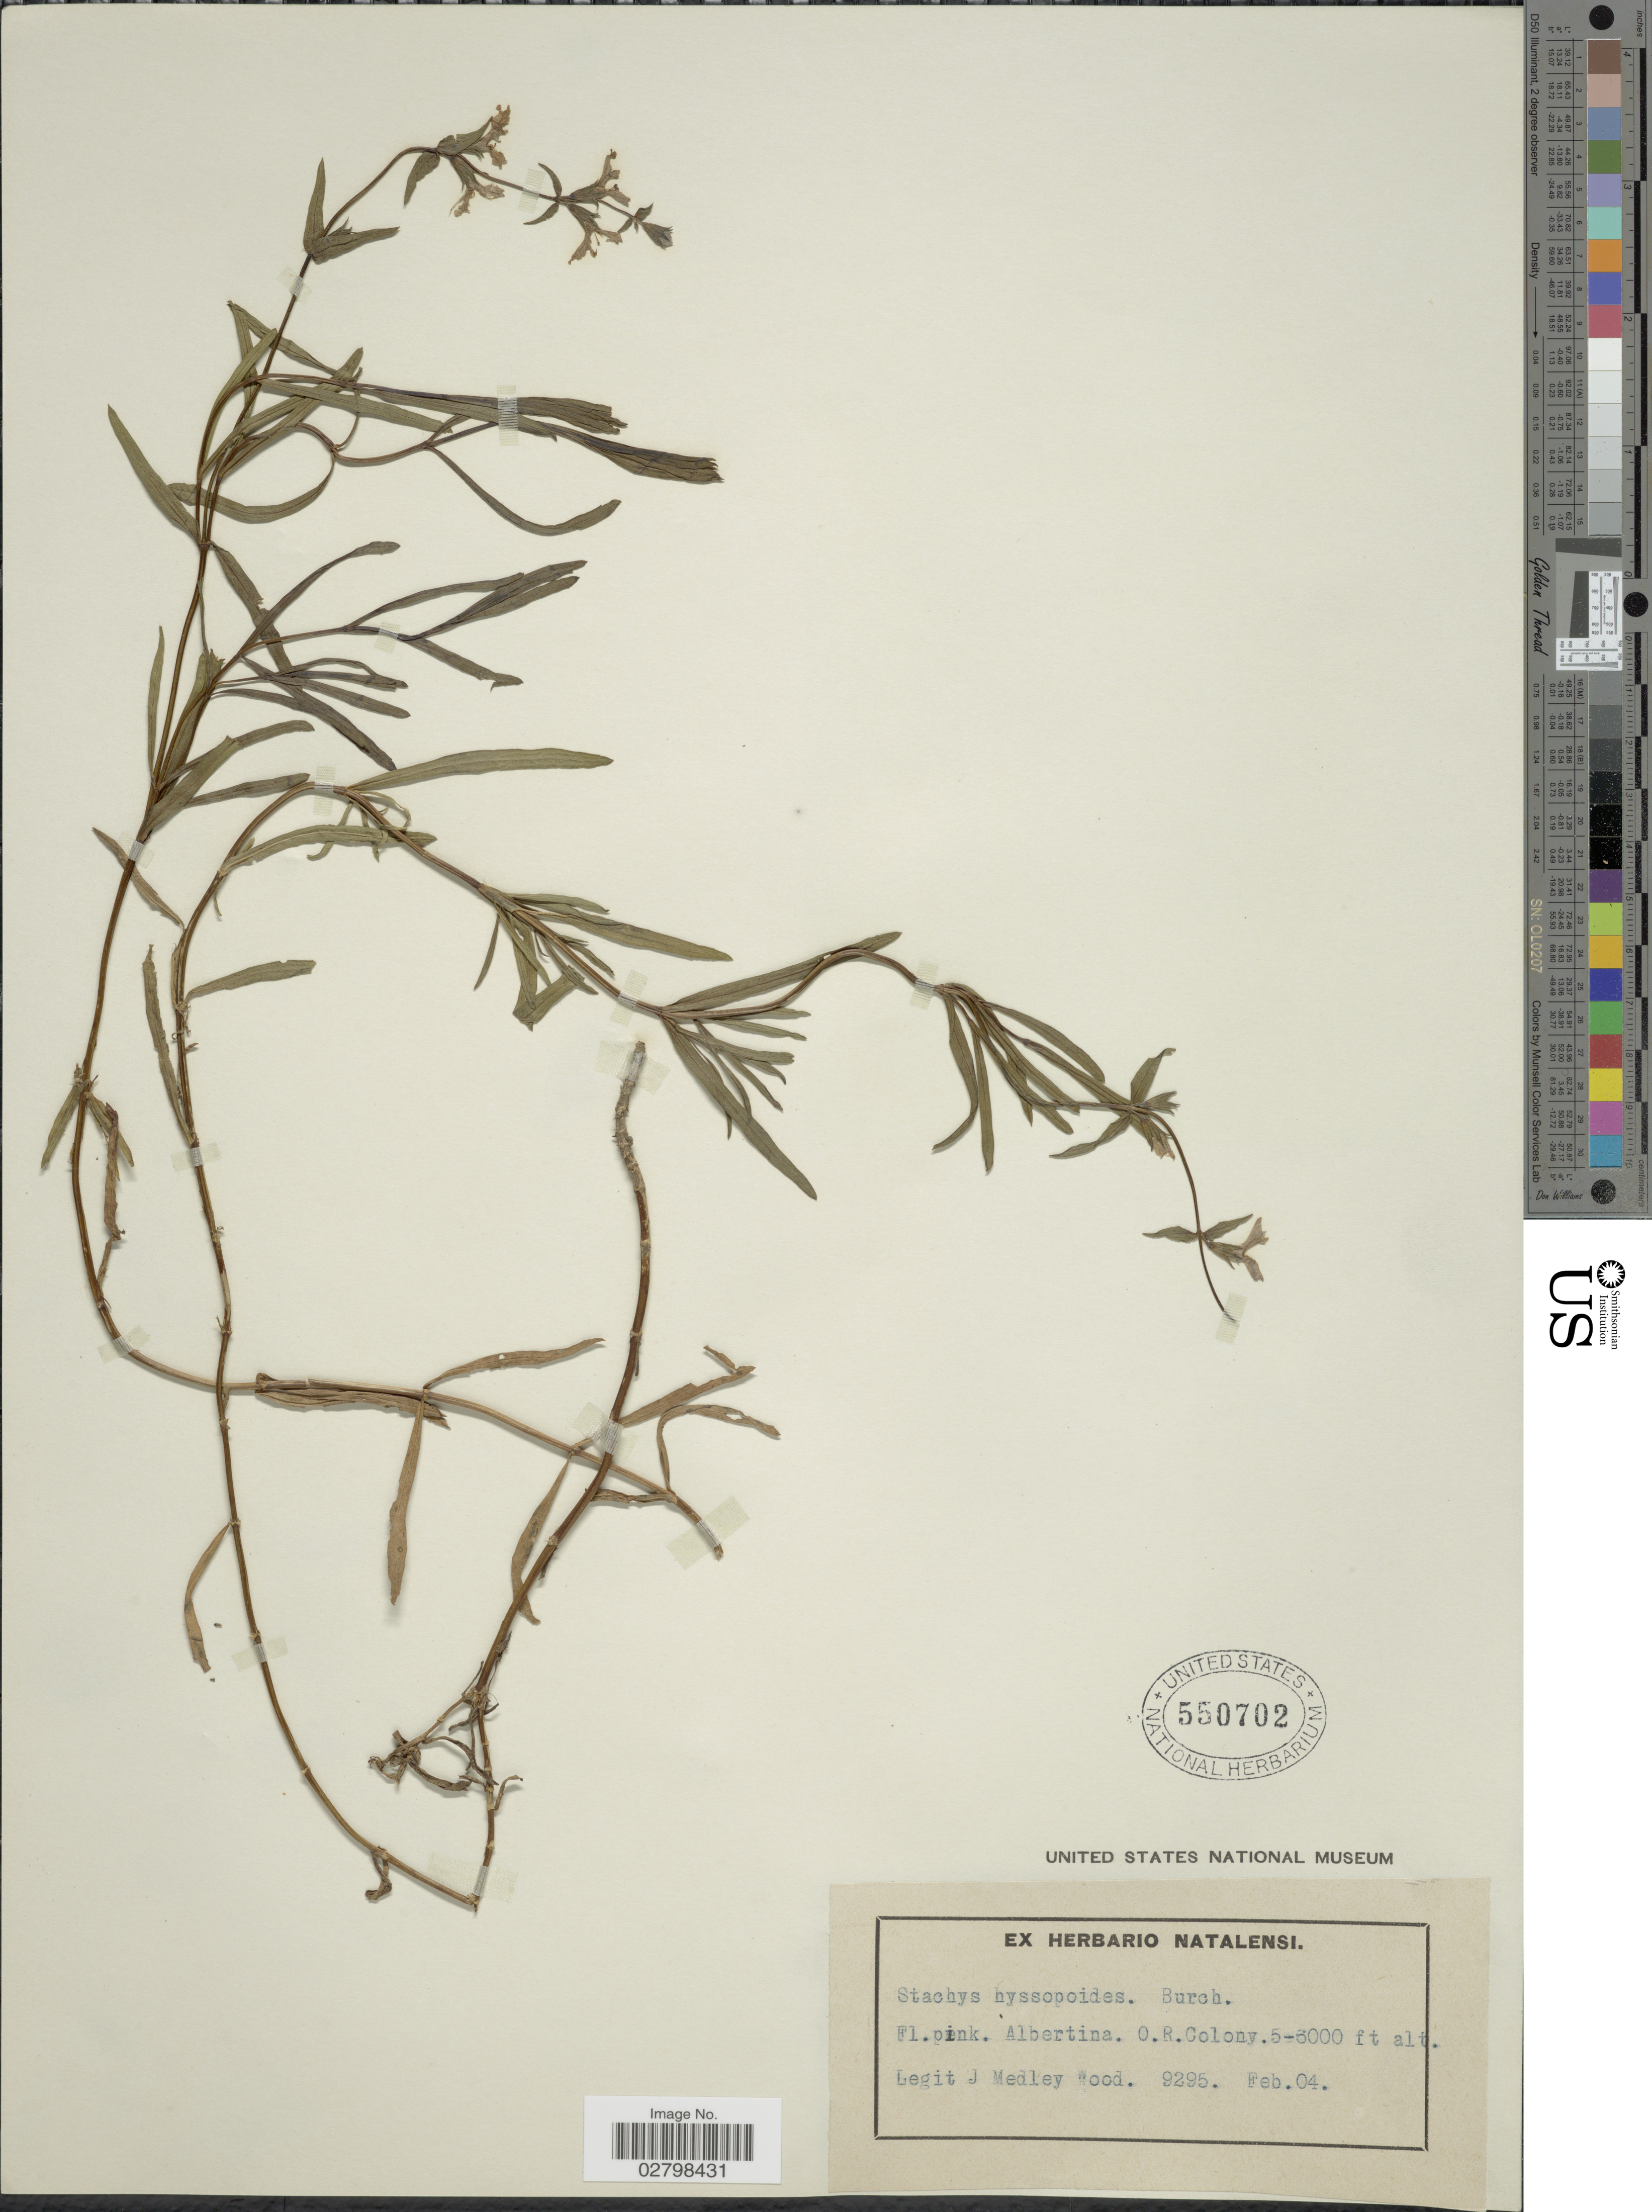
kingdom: Plantae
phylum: Tracheophyta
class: Magnoliopsida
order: Lamiales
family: Lamiaceae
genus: Stachys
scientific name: Stachys hyssopoides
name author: Burch. ex Benth.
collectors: J. Medley Wood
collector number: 9295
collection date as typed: Transcribed d/m/y: /2/4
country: South Africa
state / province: KwaZulu-Natal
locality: Albertina. O.R. Colony.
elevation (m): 1524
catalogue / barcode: US 550702